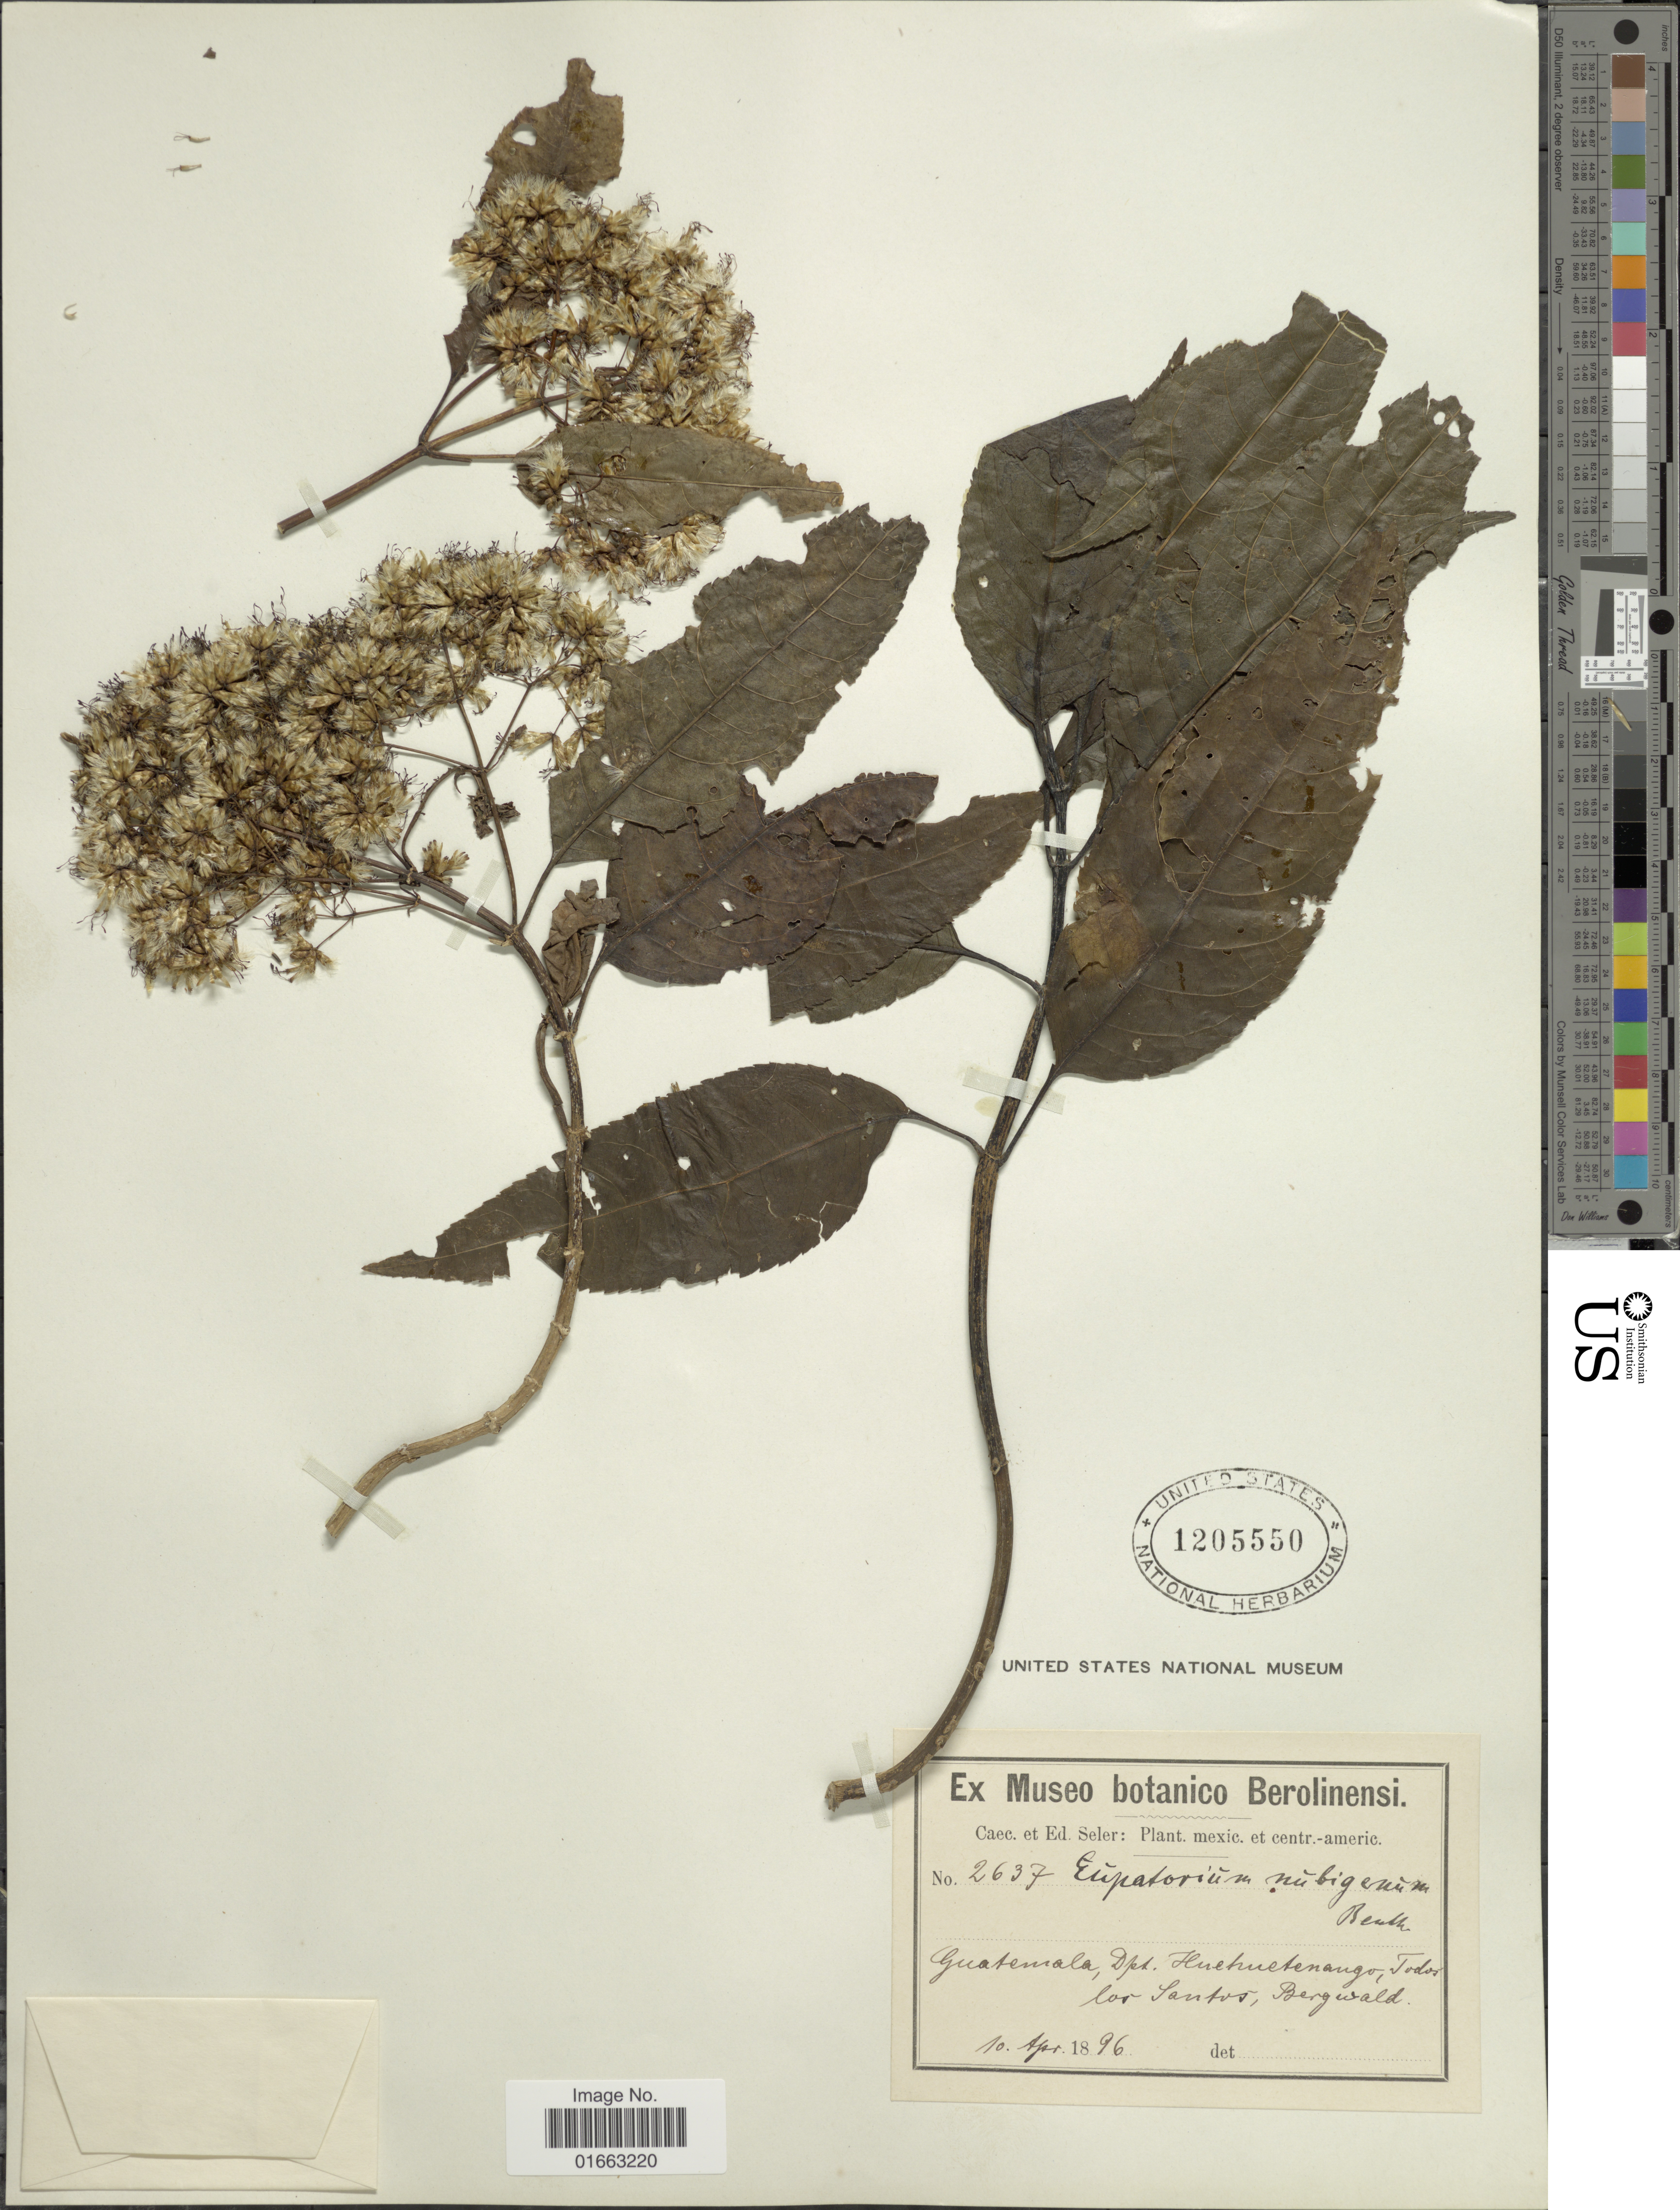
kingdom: Plantae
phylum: Tracheophyta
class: Magnoliopsida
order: Asterales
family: Asteraceae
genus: Critoniadelphus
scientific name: Critoniadelphus nubigenus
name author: (Benth.) R.M. King & H. Rob.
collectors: ex Caec. et Ed Seler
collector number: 2637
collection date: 1896-04-10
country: Guatemala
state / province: Huehuetenango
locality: Todos los Santos, Bergwald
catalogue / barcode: US 1205550